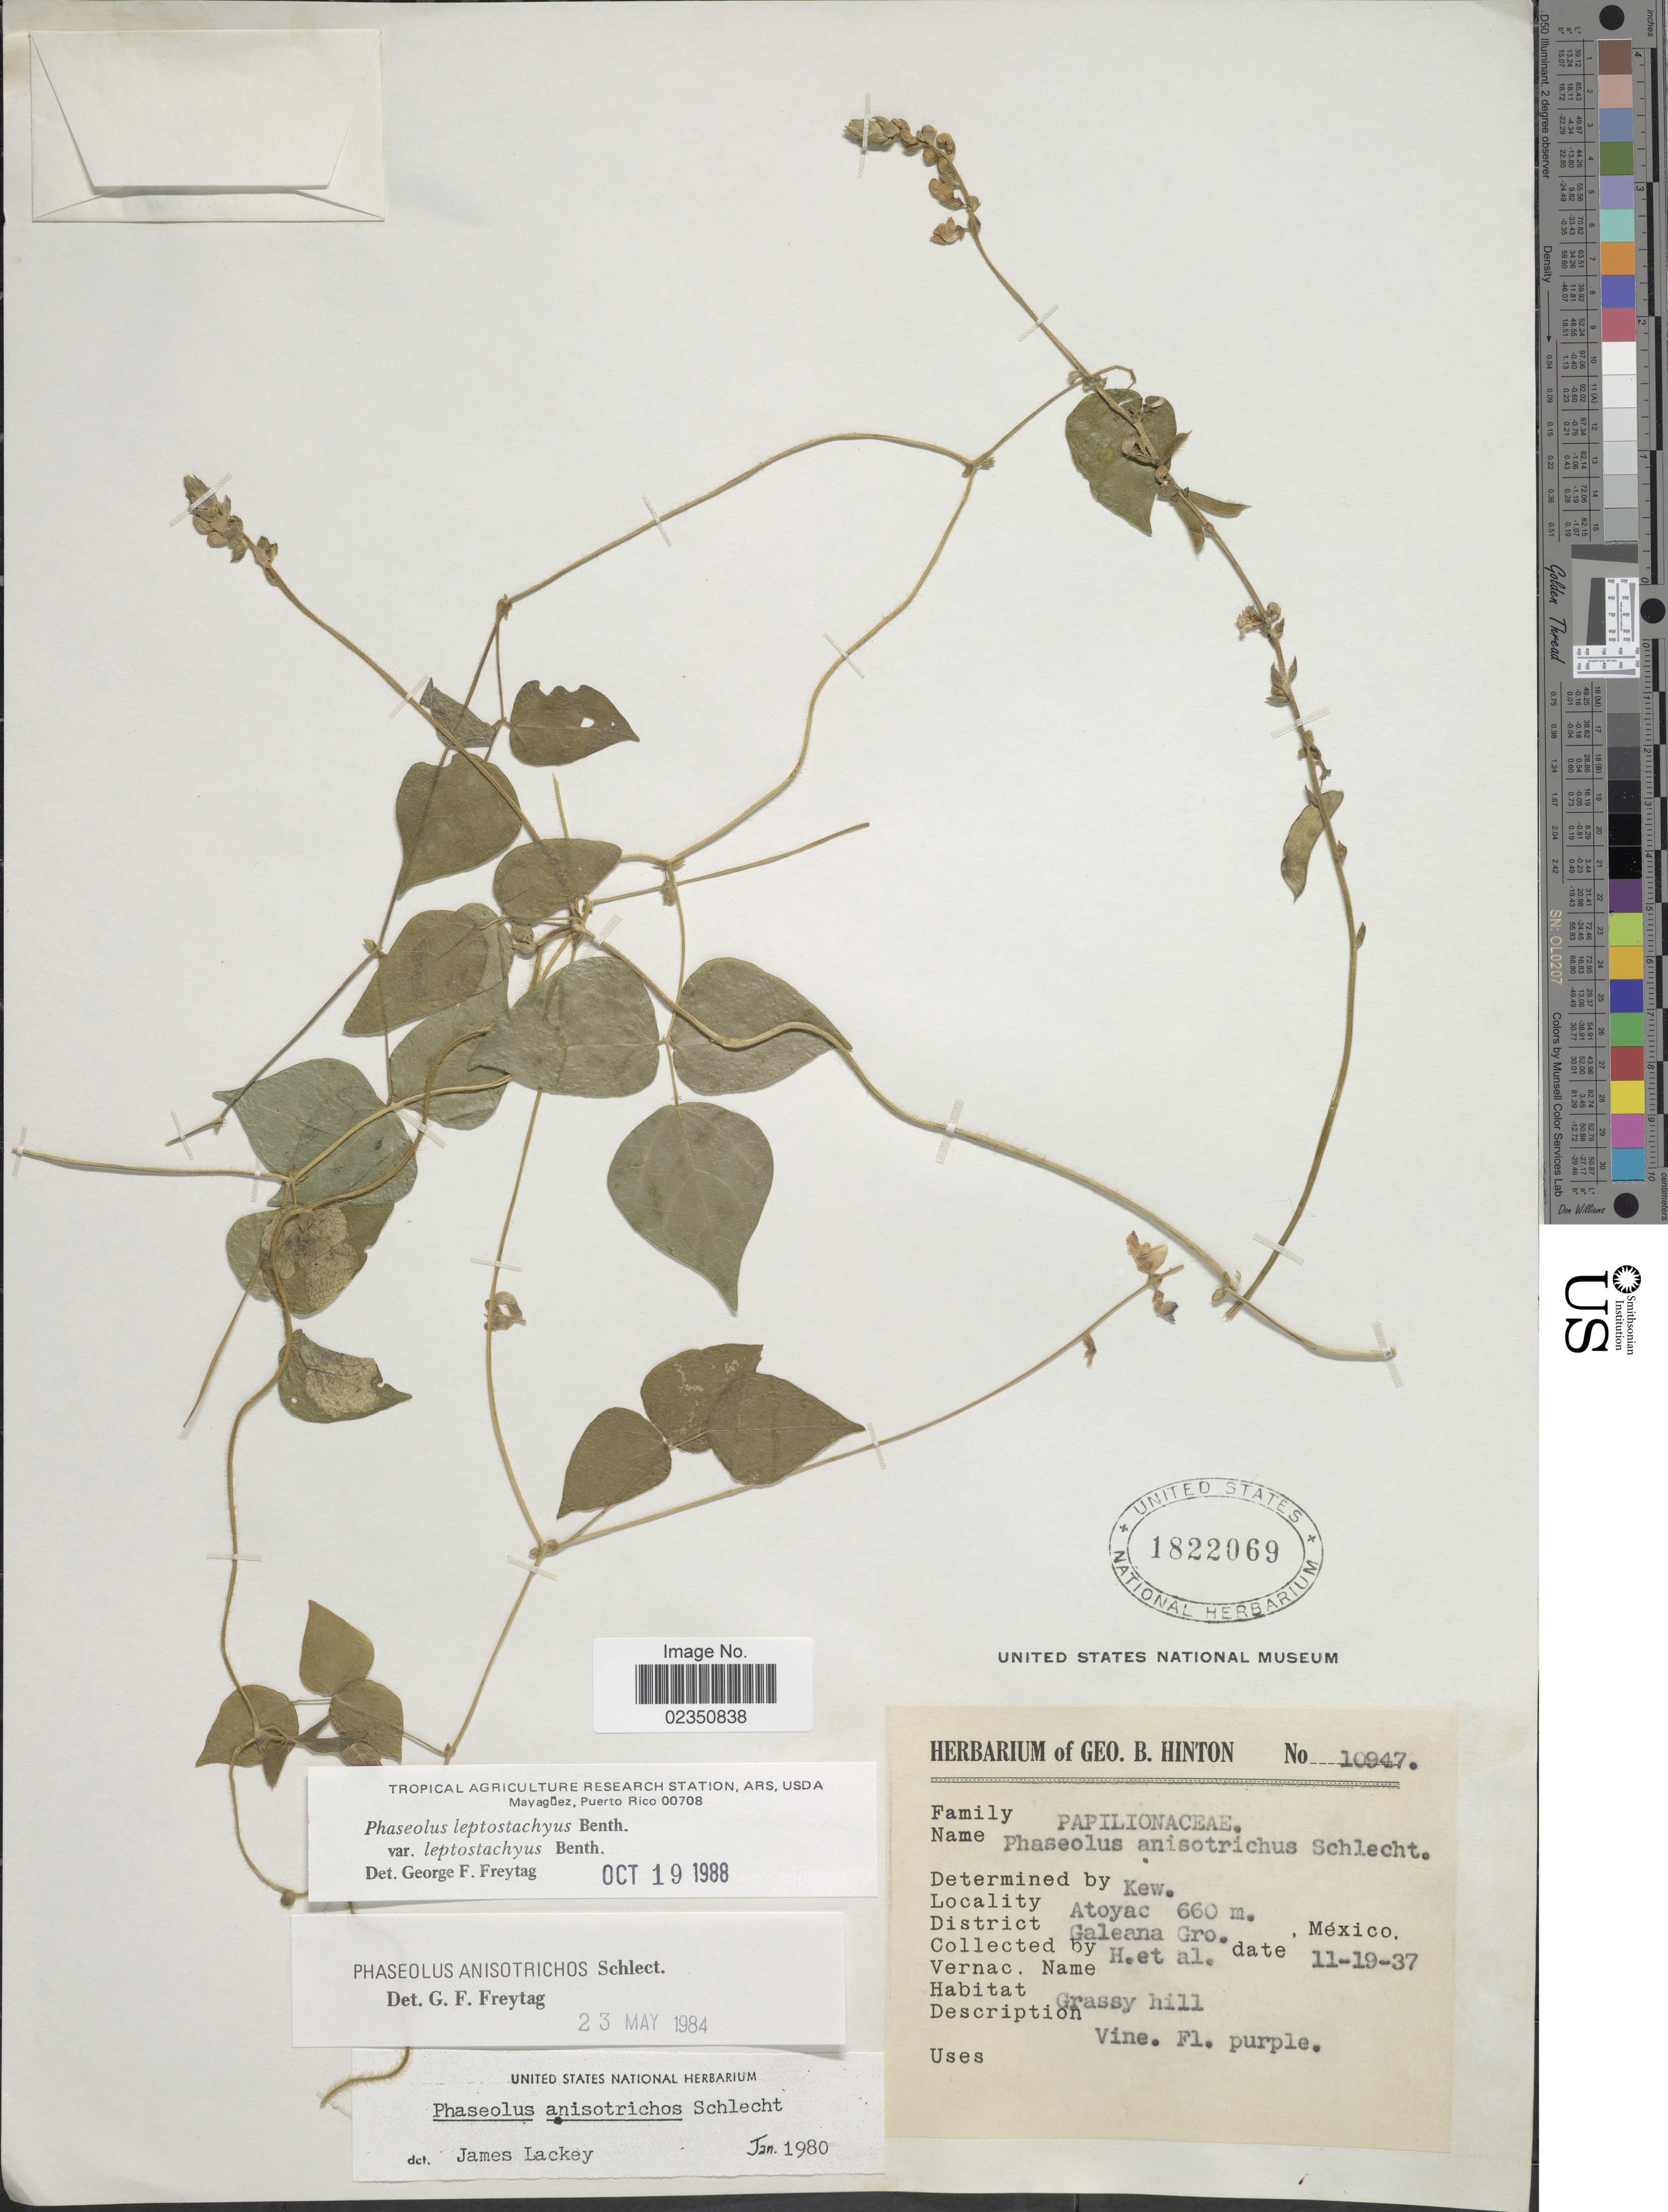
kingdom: Plantae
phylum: Tracheophyta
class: Magnoliopsida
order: Fabales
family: Fabaceae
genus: Phaseolus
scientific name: Phaseolus leptostachyus var. leptostachyus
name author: Benth.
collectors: G. B. Hinton & et al.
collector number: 10947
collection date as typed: Transcribed d/m/y: 19/11/37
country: Mexico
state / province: Guerrero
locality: Atoyac, district Galeana, grassy hill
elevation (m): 660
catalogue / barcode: US 1822069